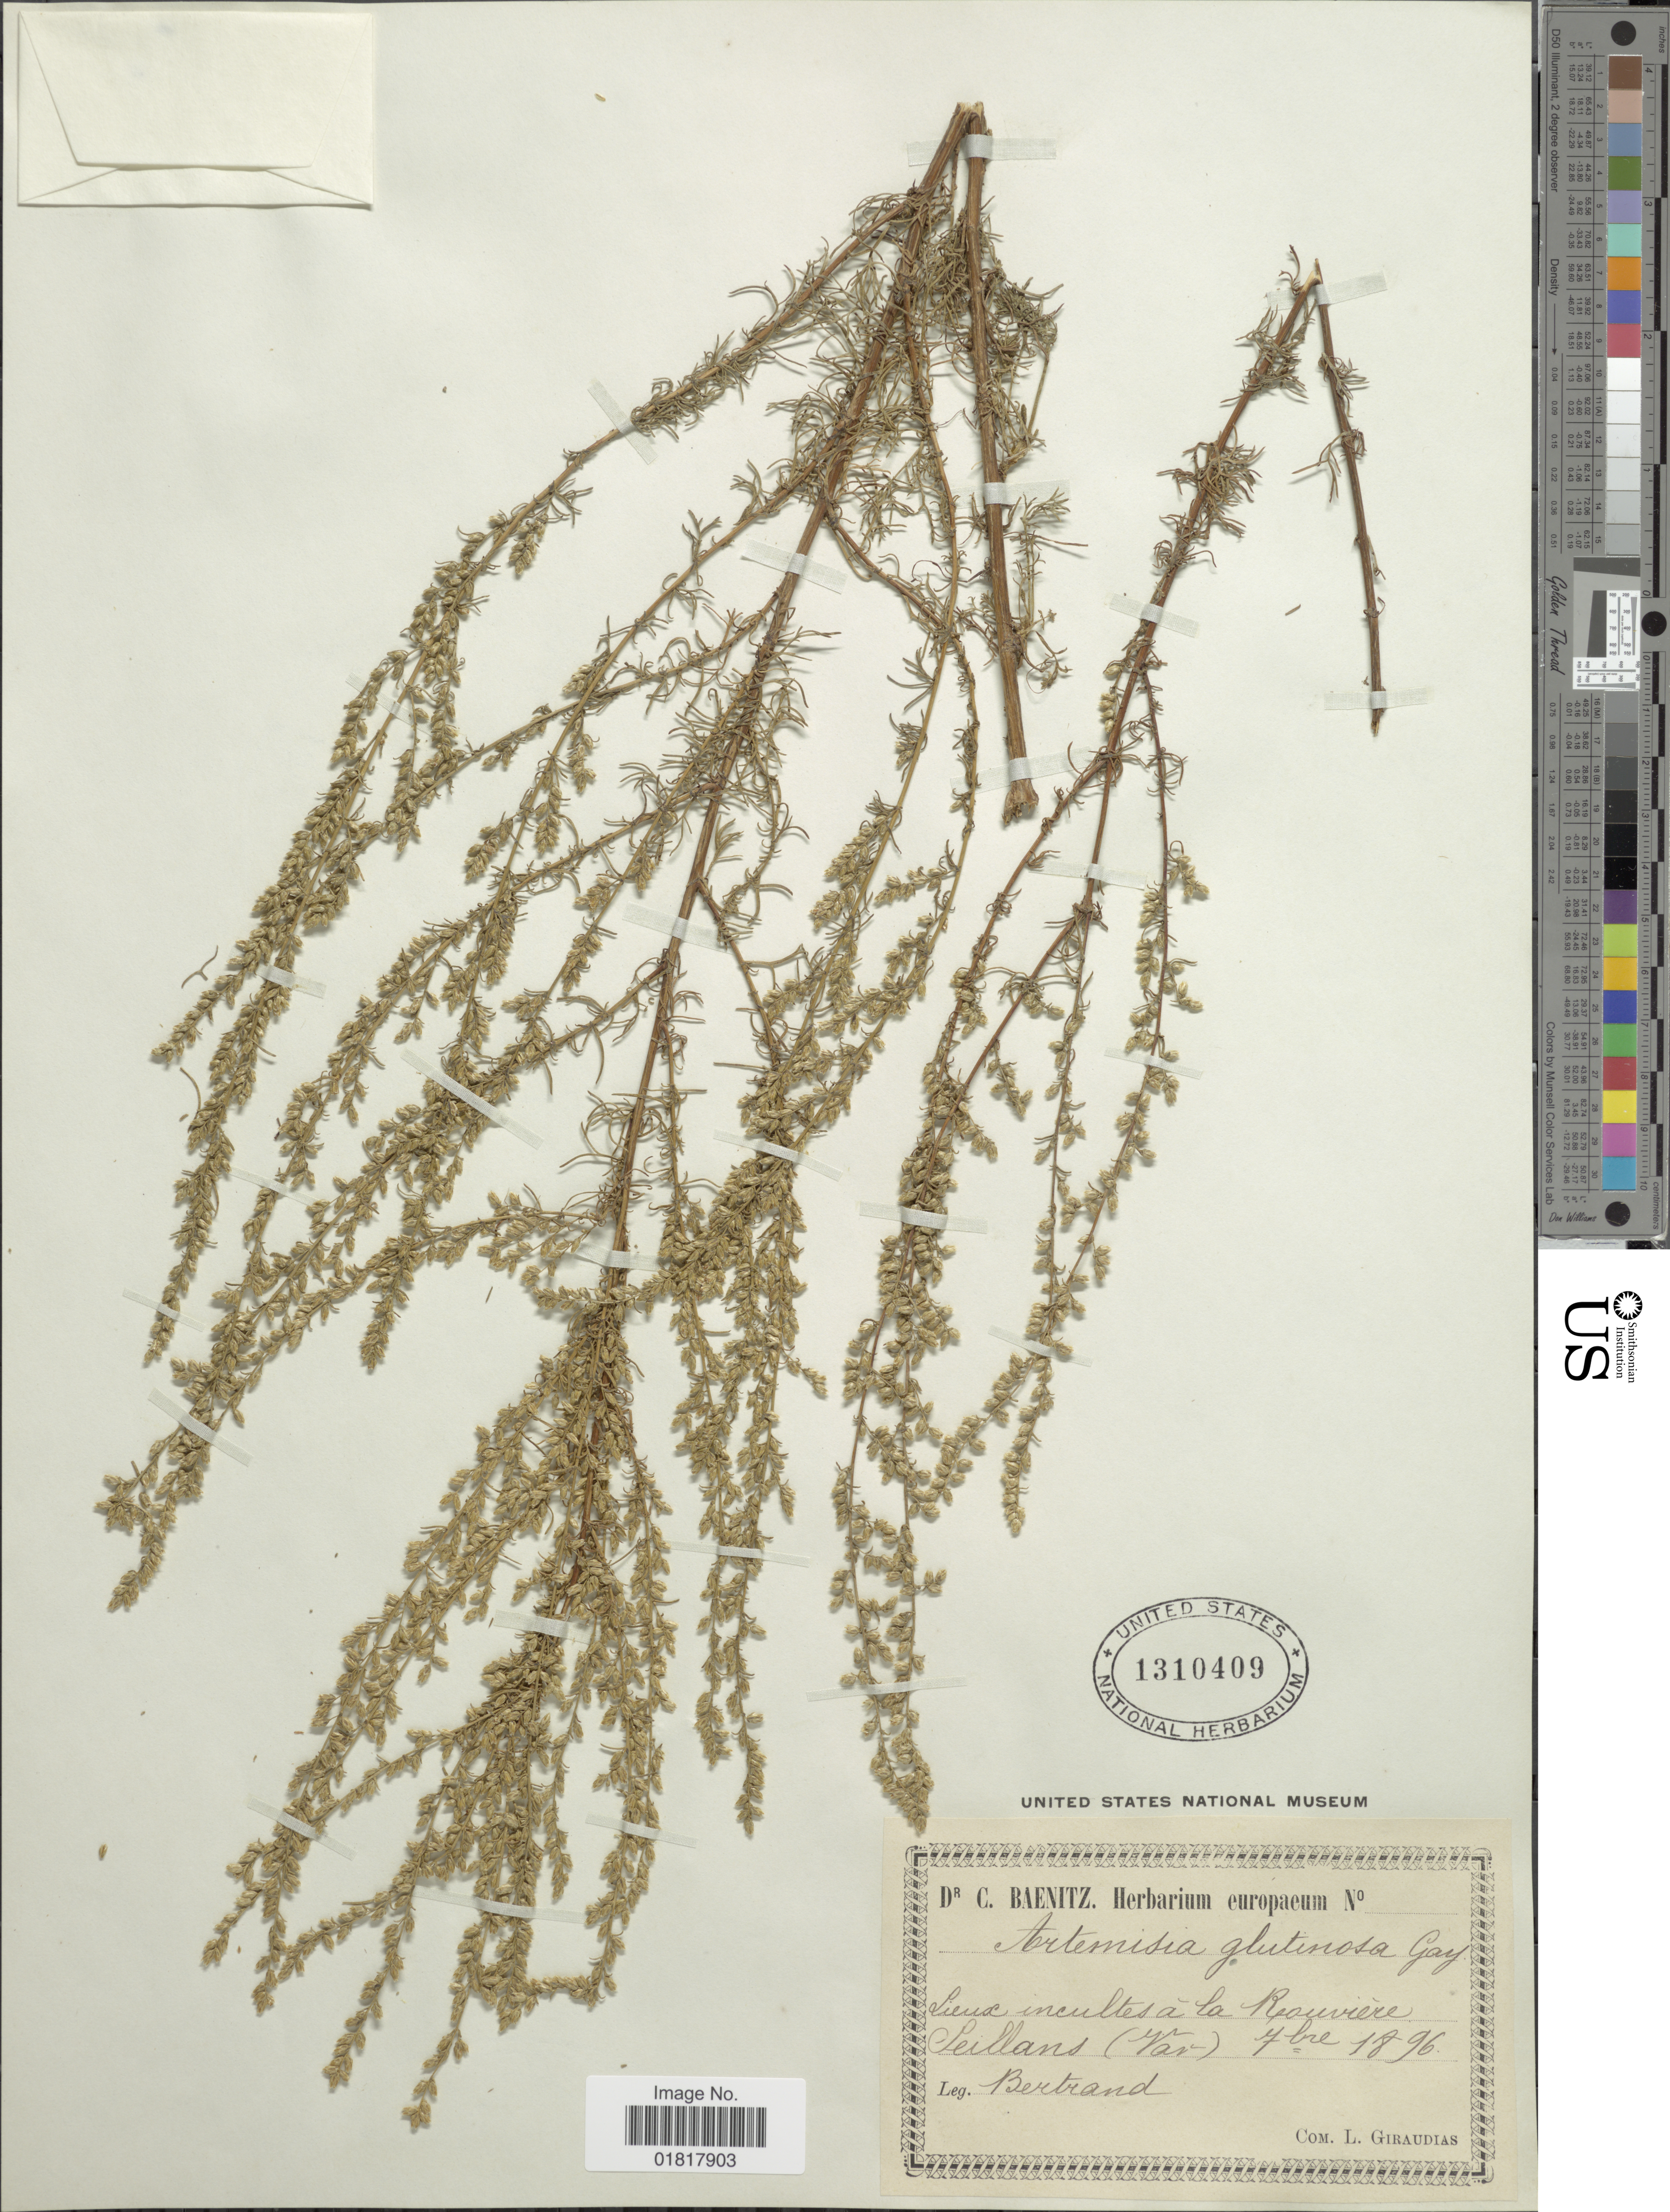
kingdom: Plantae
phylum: Tracheophyta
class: Magnoliopsida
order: Asterales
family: Asteraceae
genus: Artemisia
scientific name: Artemisia glutinosa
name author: J. Gay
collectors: Bertrand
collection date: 1896-09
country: France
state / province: Provence-Alpes-Côte d'Azur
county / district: Var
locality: Lieux incultes á la Rouvière, Seillans (Var)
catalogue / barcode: US 1310409